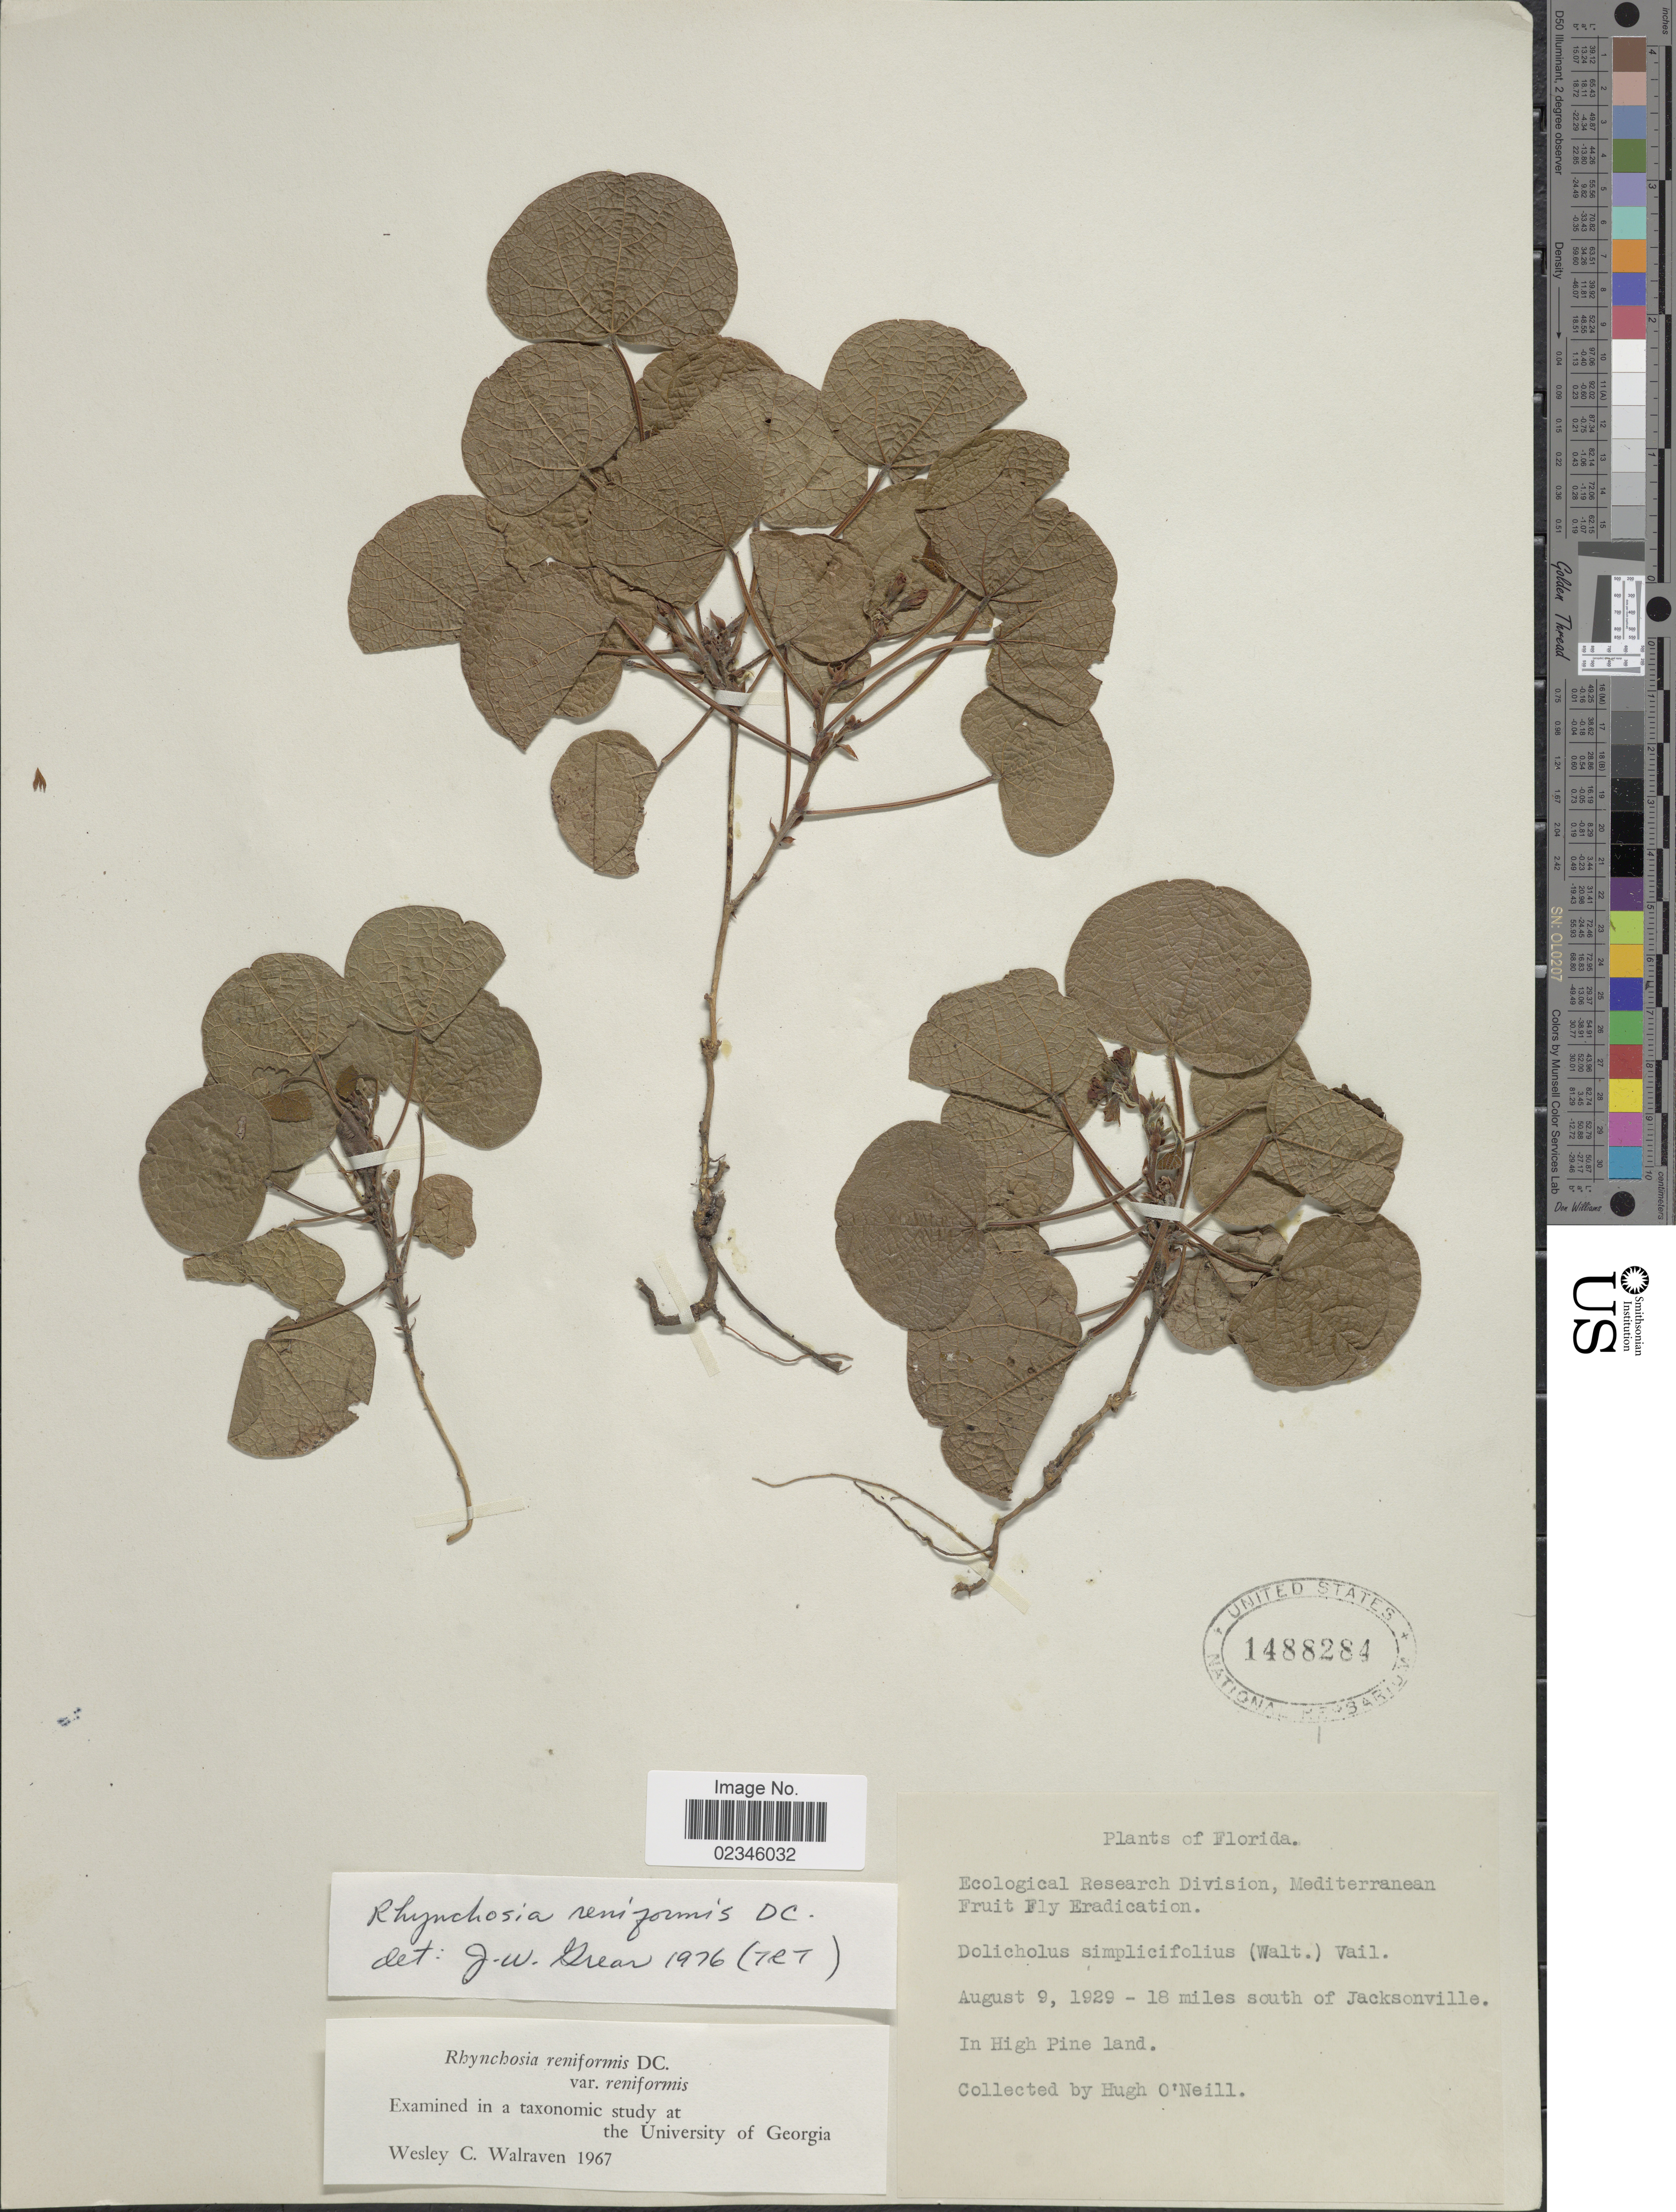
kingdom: Plantae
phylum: Tracheophyta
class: Magnoliopsida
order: Fabales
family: Fabaceae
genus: Rhynchosia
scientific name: Rhynchosia reniformis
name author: DC.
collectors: H. O'Neill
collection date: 1929-08-09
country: United States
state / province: Florida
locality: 18 miles south of Jacksonville, in High Pine land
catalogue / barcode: US 1488284